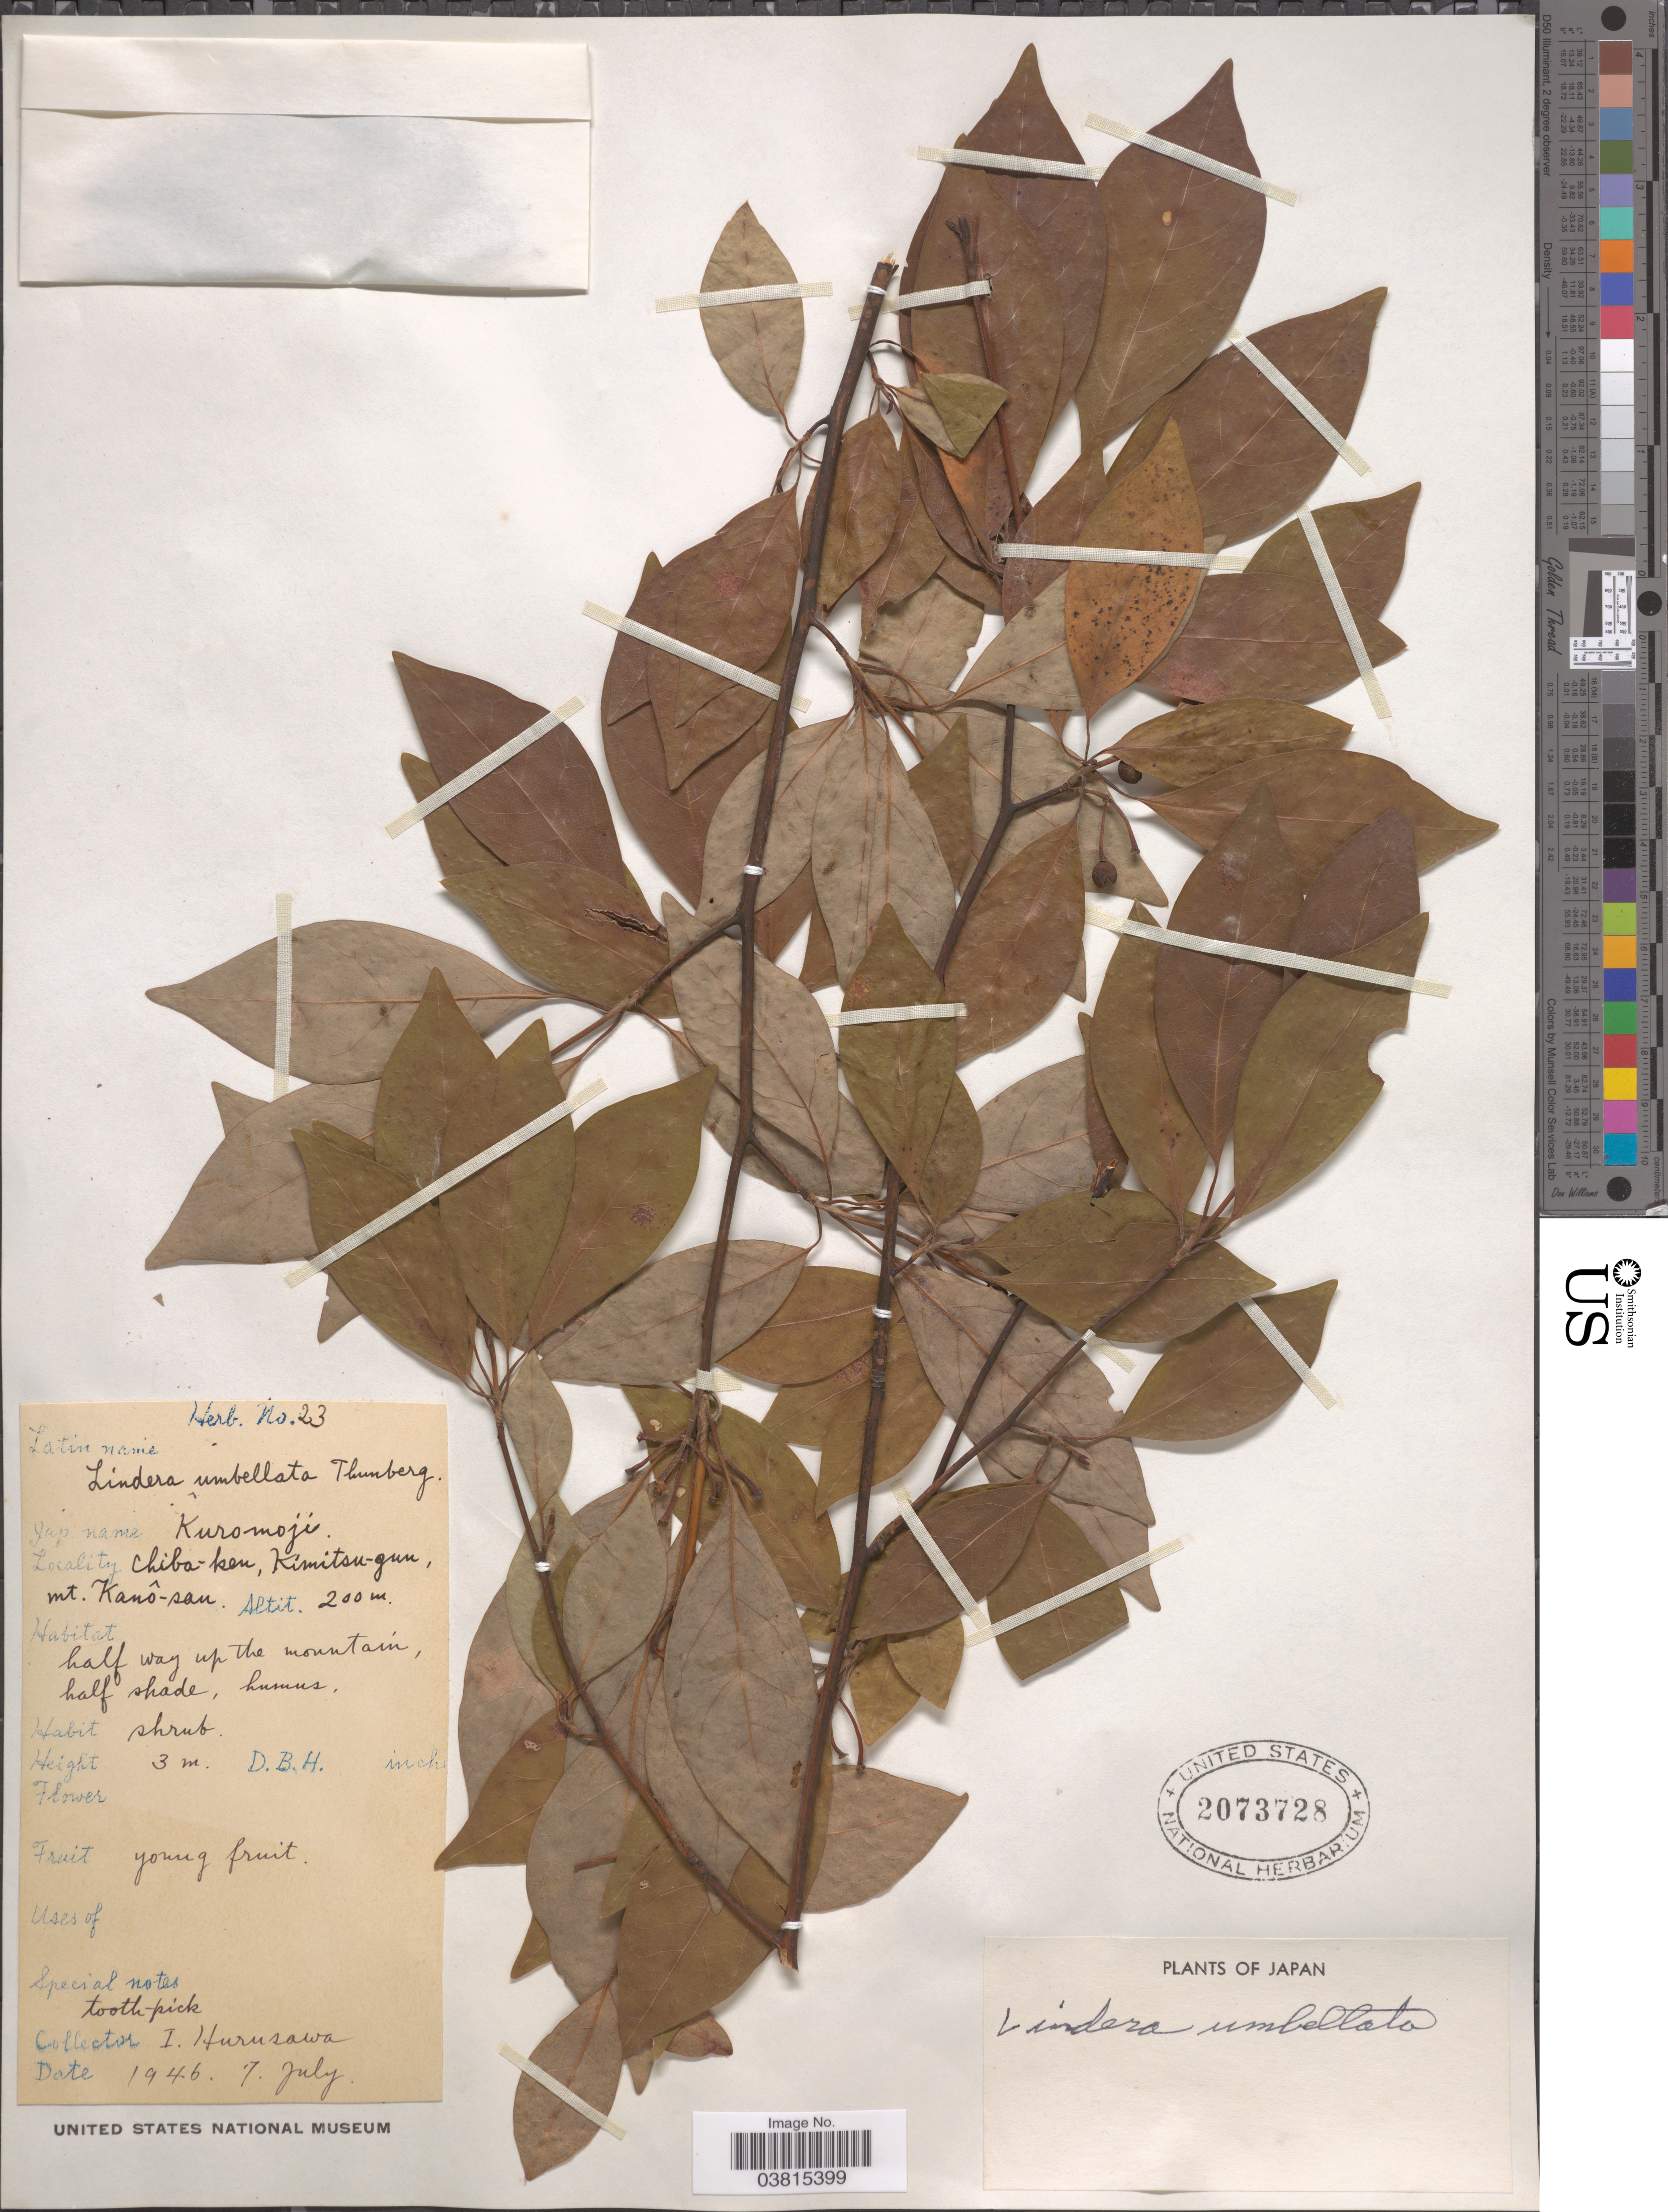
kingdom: Plantae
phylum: Tracheophyta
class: Magnoliopsida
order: Laurales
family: Lauraceae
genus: Lindera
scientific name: Lindera umbellata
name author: Thunb.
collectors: I. Hurusawa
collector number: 23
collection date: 1946-07-07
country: Japan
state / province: Tiba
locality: Chiba-ken, Kimitsu-gun, mt. Kanô-san. Half way up the mountain.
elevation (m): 200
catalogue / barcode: US 2073728